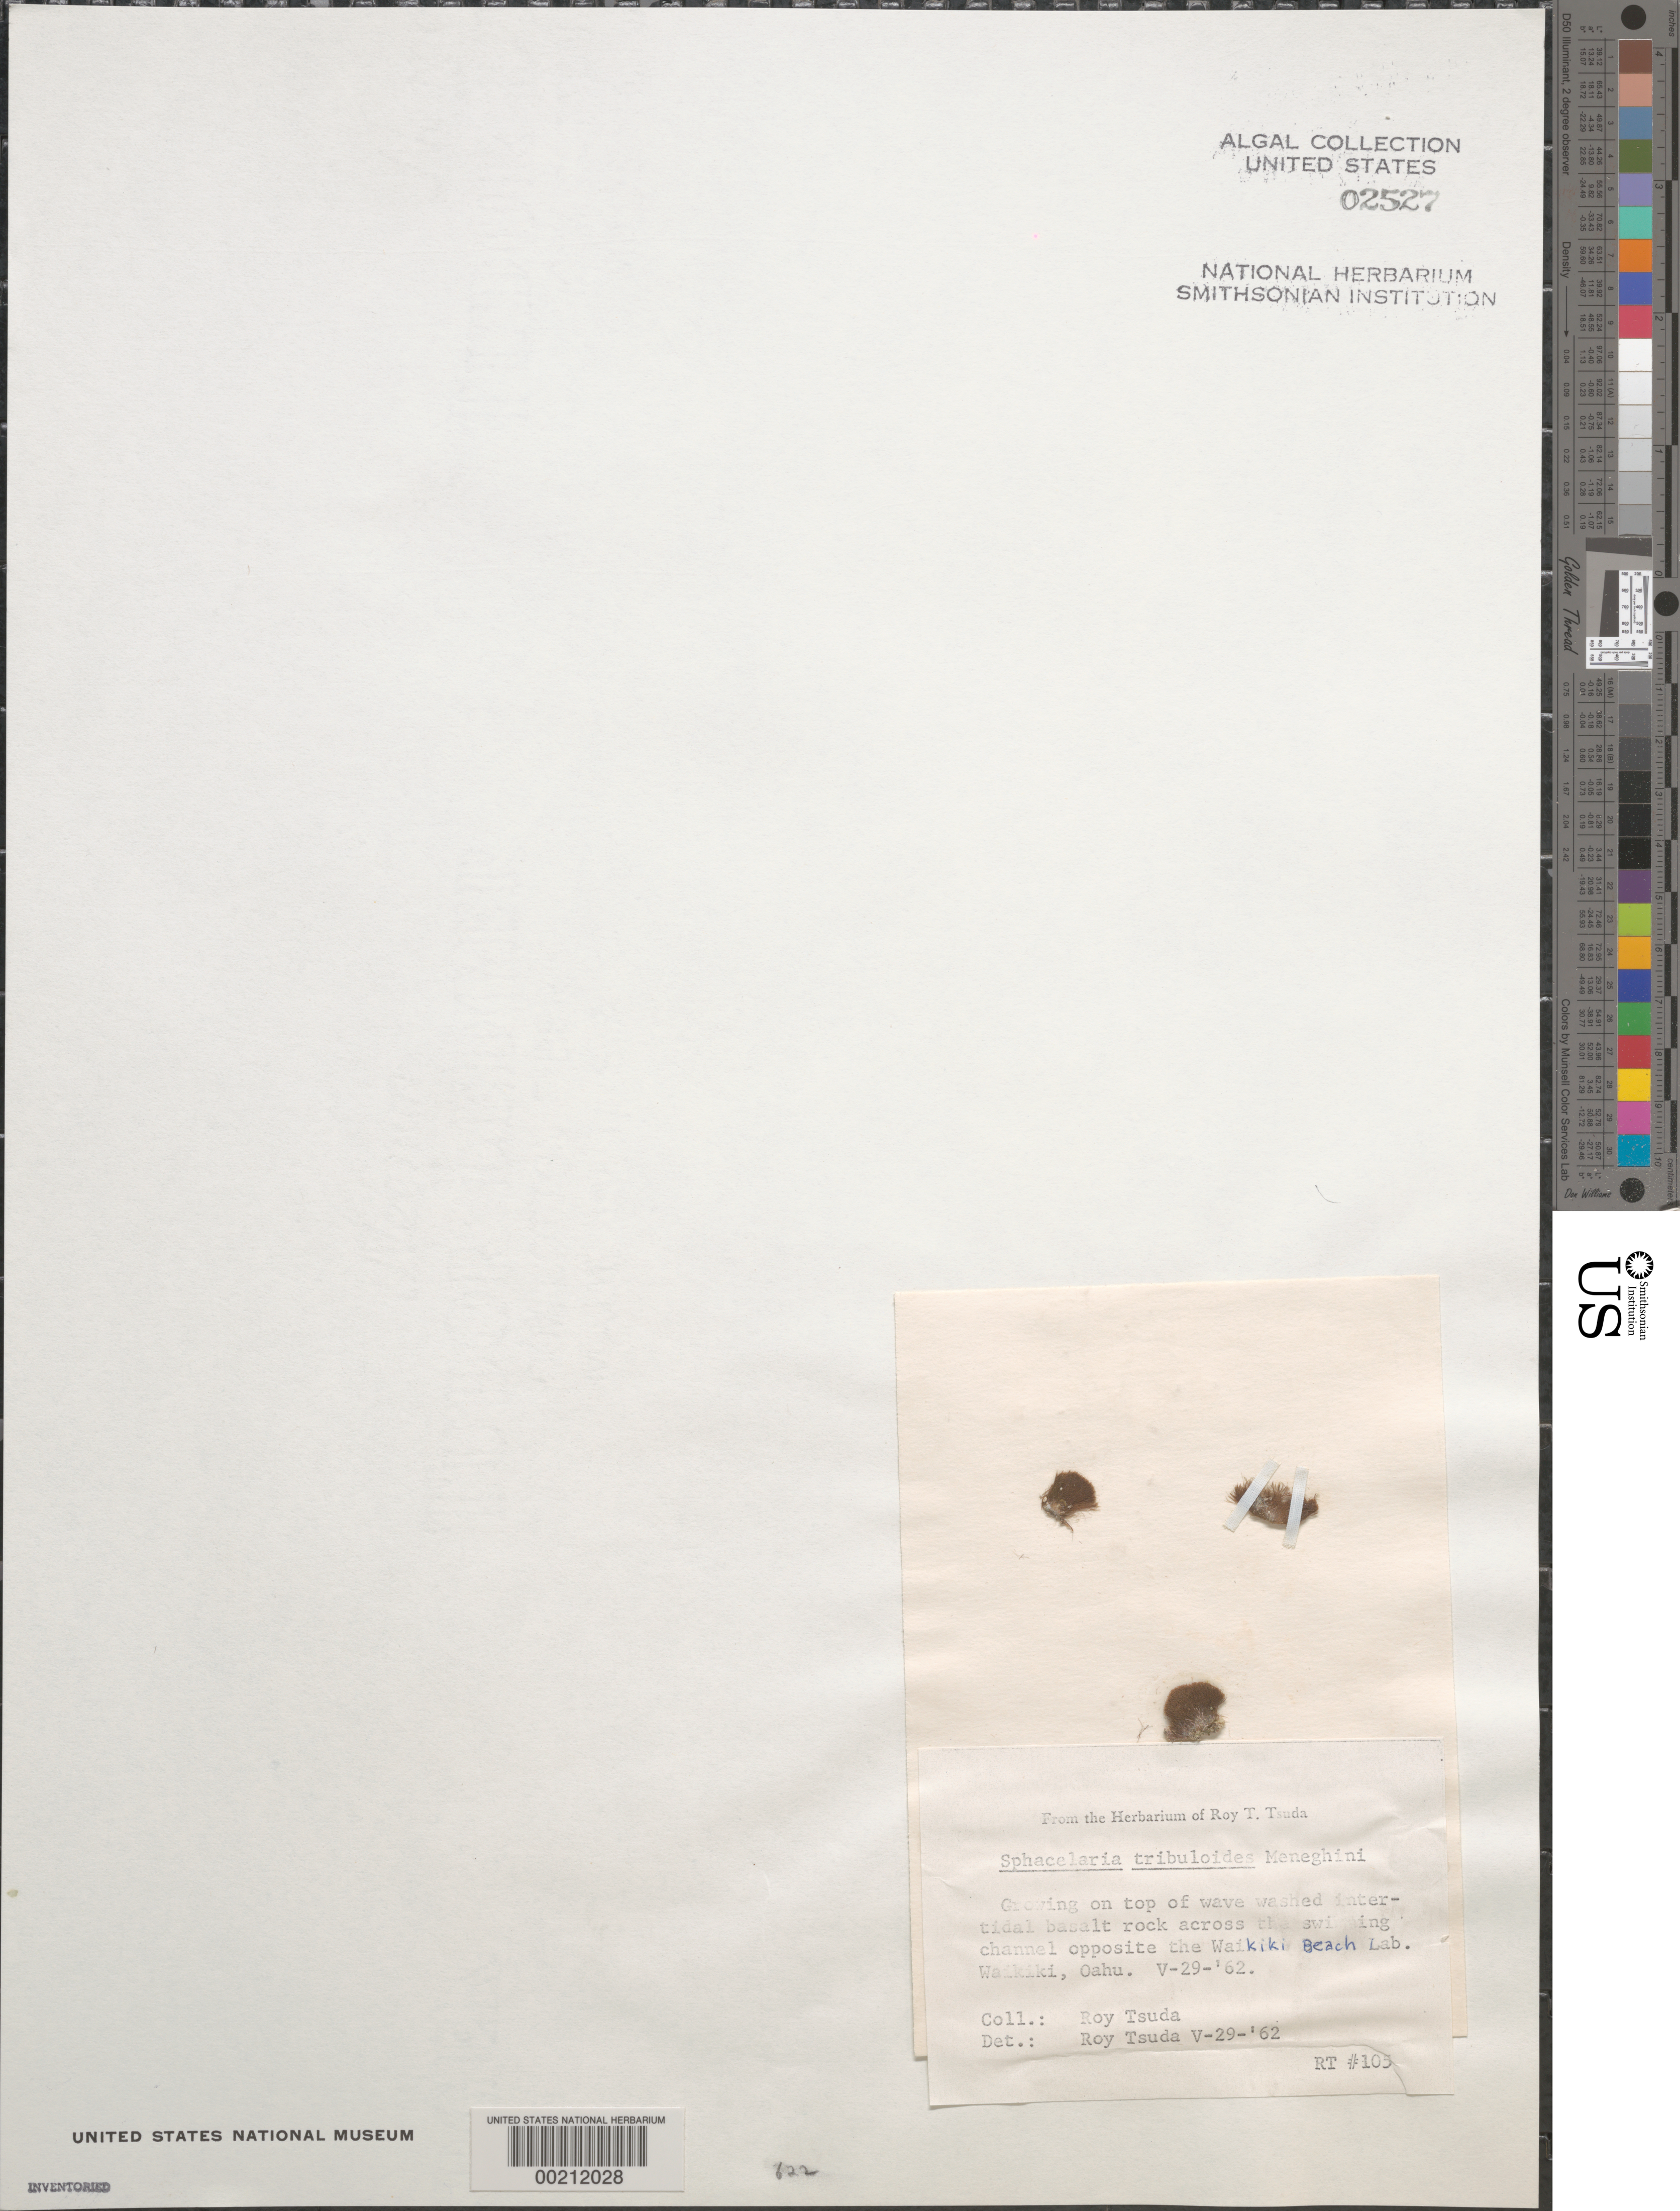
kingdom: Chromista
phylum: Ochrophyta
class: Phaeophyceae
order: Sphacelariales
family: Sphacelariaceae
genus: Sphacelaria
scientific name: Sphacelaria tribuloides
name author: Menegh.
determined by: Tsuda, R. T.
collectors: R. Tsuda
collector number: RT 105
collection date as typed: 29 May 1962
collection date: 1962-05-29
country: United States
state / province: Hawaii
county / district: Honolulu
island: Oahu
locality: Waikiki, channel opposite Waikiki Beach laboratory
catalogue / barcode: US 2527